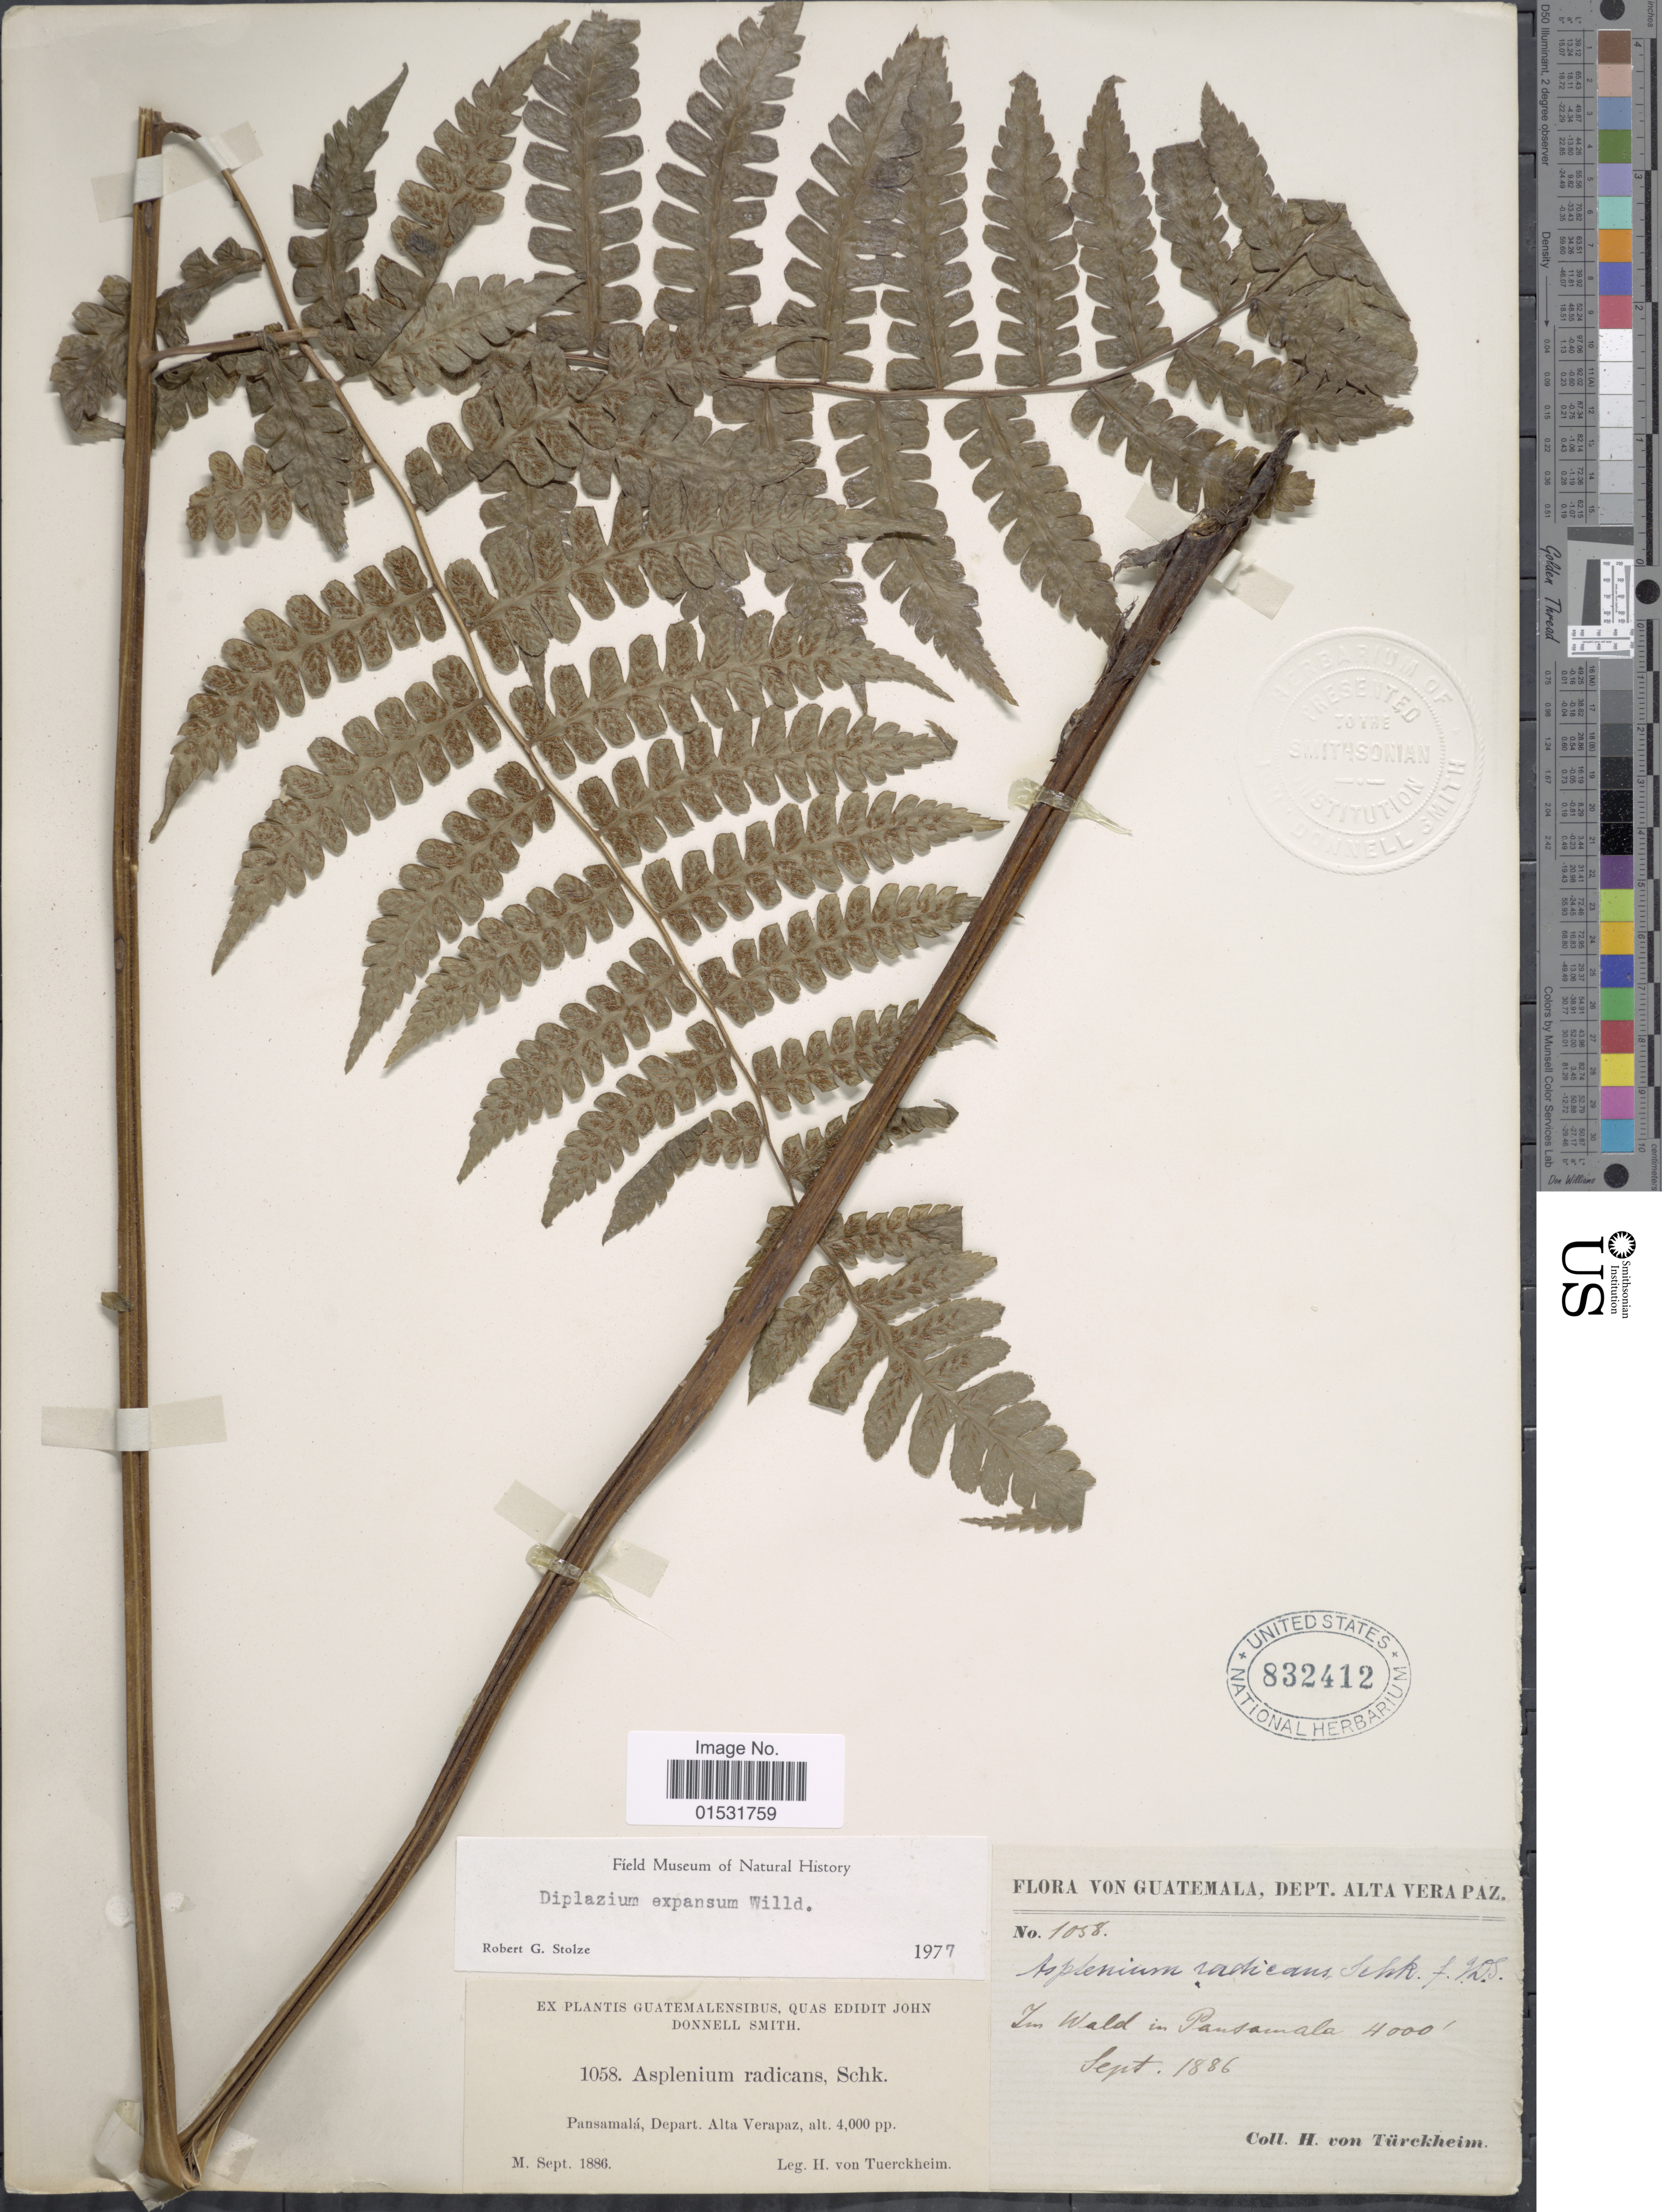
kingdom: Plantae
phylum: Tracheophyta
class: Polypodiopsida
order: Polypodiales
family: Athyriaceae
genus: Diplazium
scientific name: Diplazium hians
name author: Kunze ex Klotzsch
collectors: H. von Türckheim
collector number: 1058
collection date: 1886-09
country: Guatemala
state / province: Alta Verapaz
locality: Pansamala, Depart. Alta Verapaz.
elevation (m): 1219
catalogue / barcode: US 832412